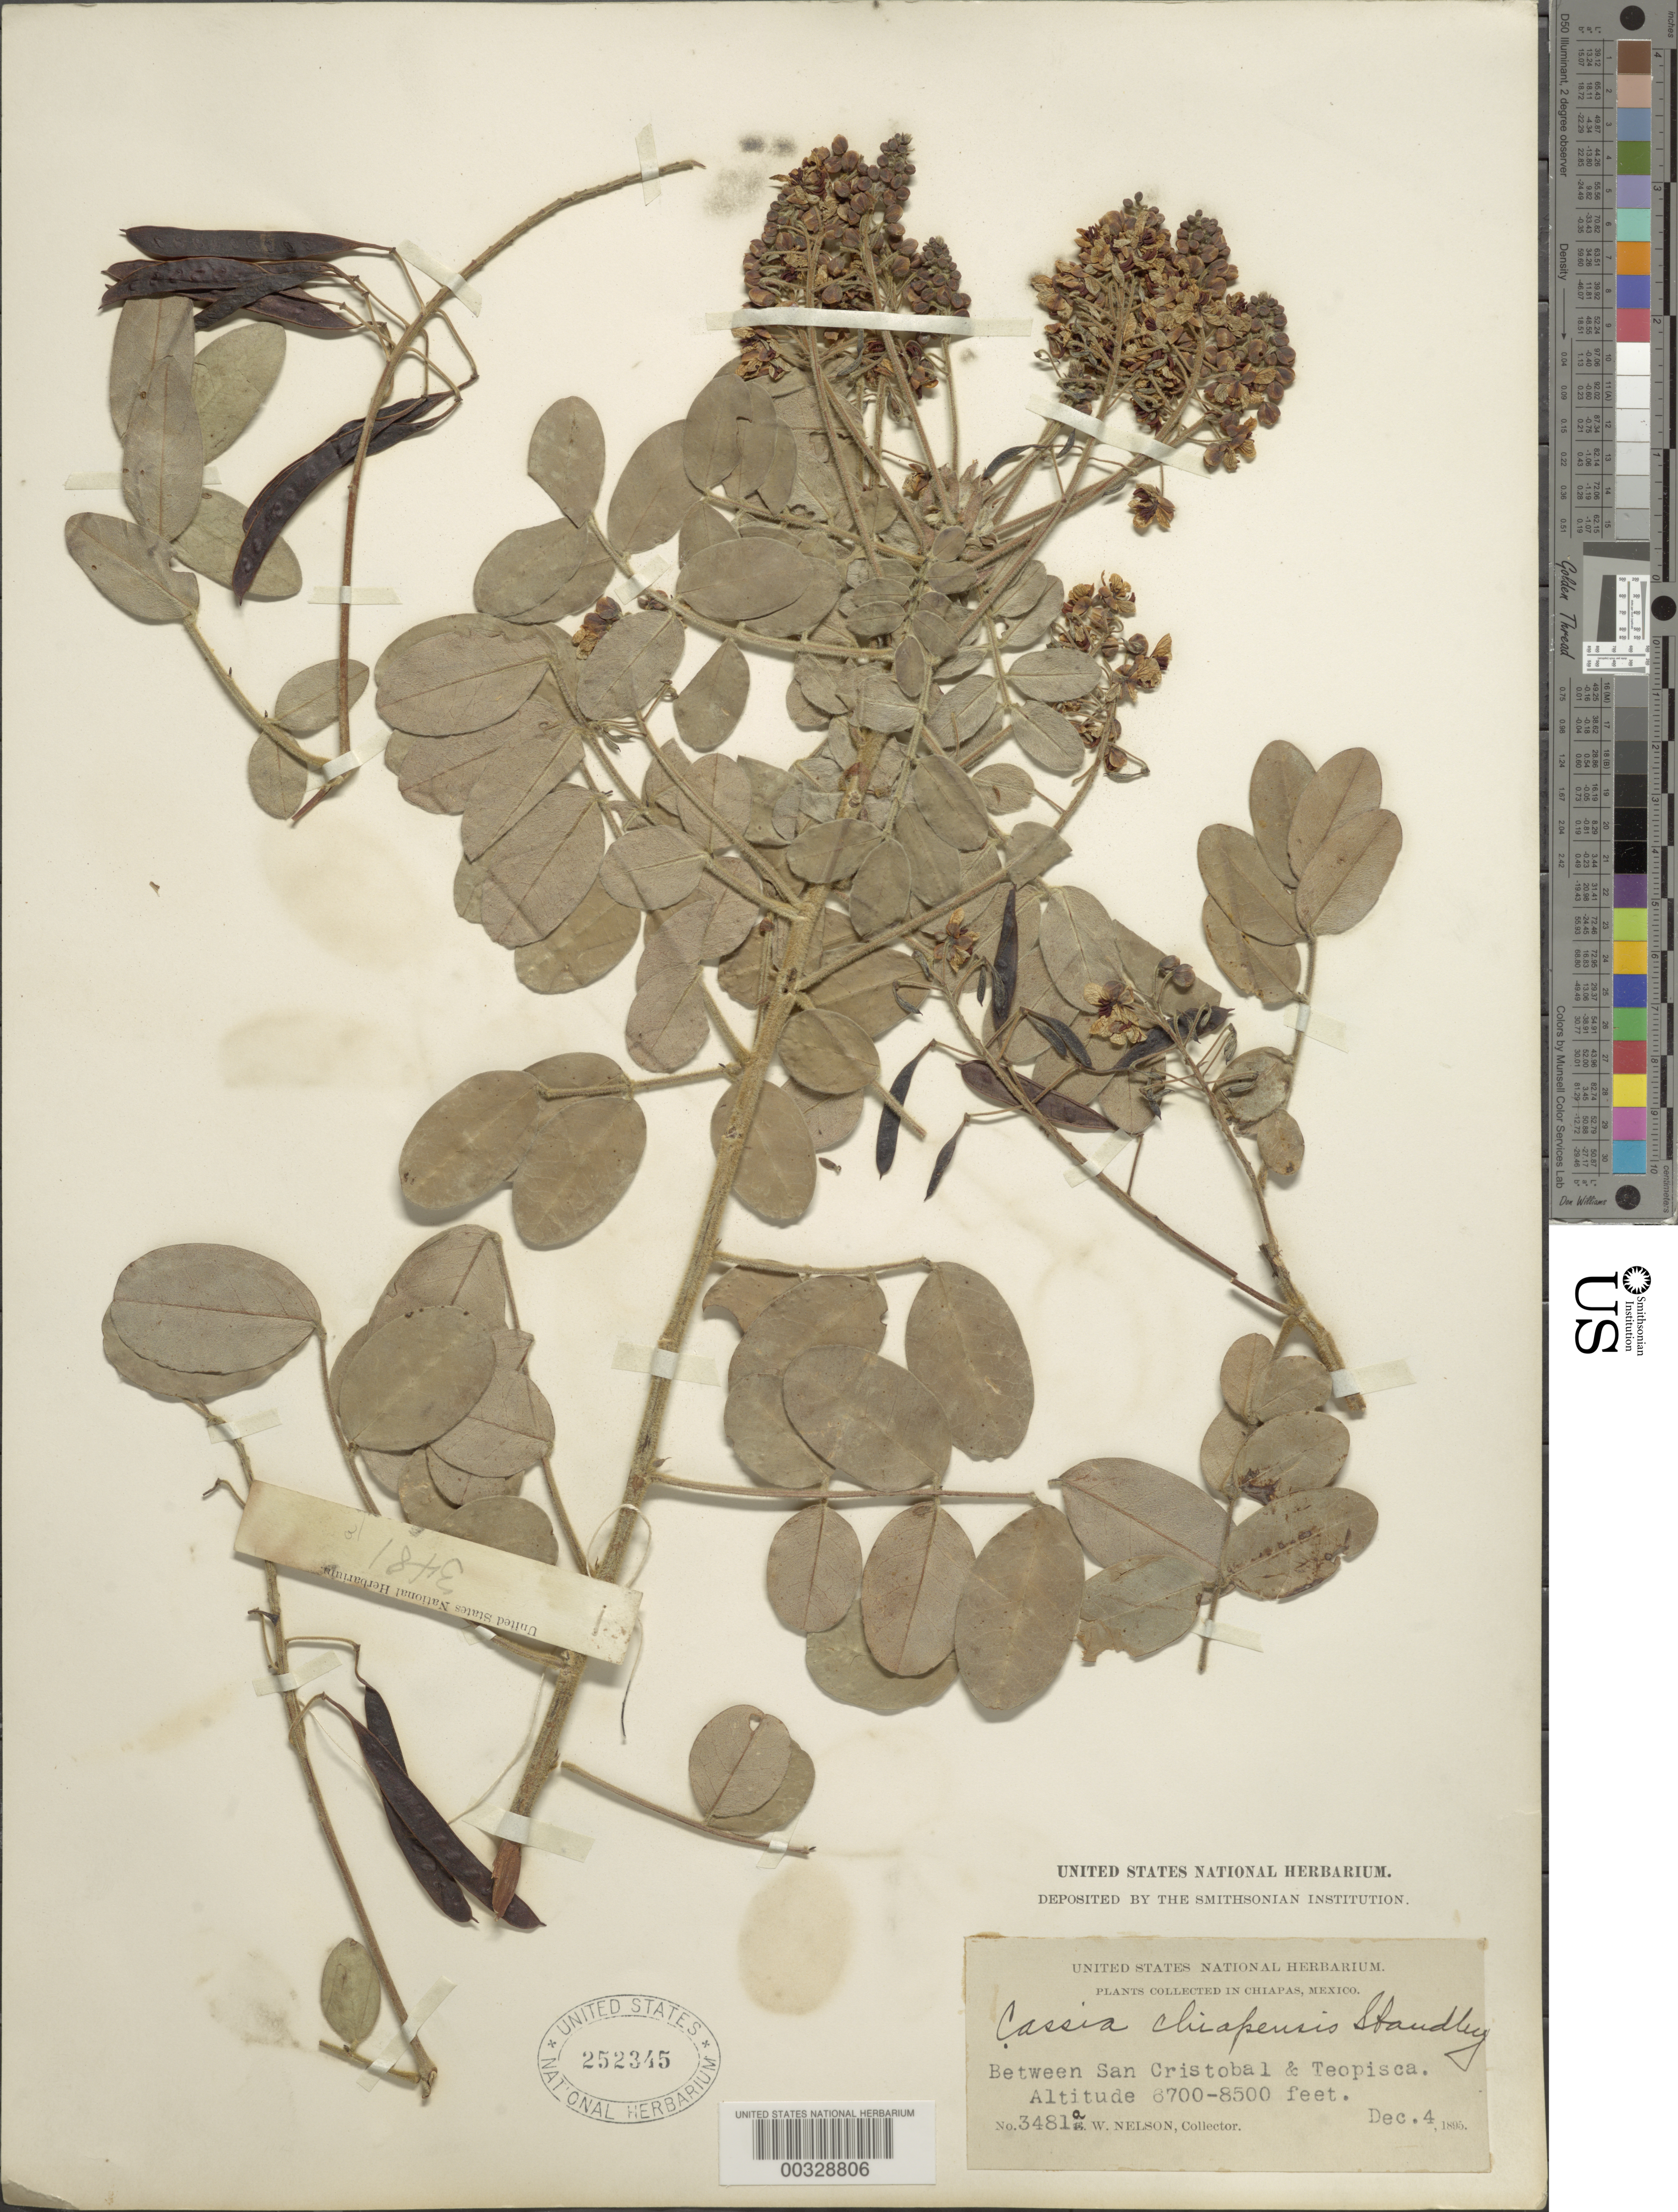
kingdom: Plantae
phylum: Tracheophyta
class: Magnoliopsida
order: Fabales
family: Fabaceae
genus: Senna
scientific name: Senna guatemalensis var. chiapensis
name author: (Standl.) H.S. Irwin & Barneby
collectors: E. W. Nelson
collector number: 3481a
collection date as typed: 04 Dec 1895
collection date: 1895-12-04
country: Mexico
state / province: Chiapas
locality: Between San Cristobal and Teopisca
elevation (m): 2042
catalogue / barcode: US 252345